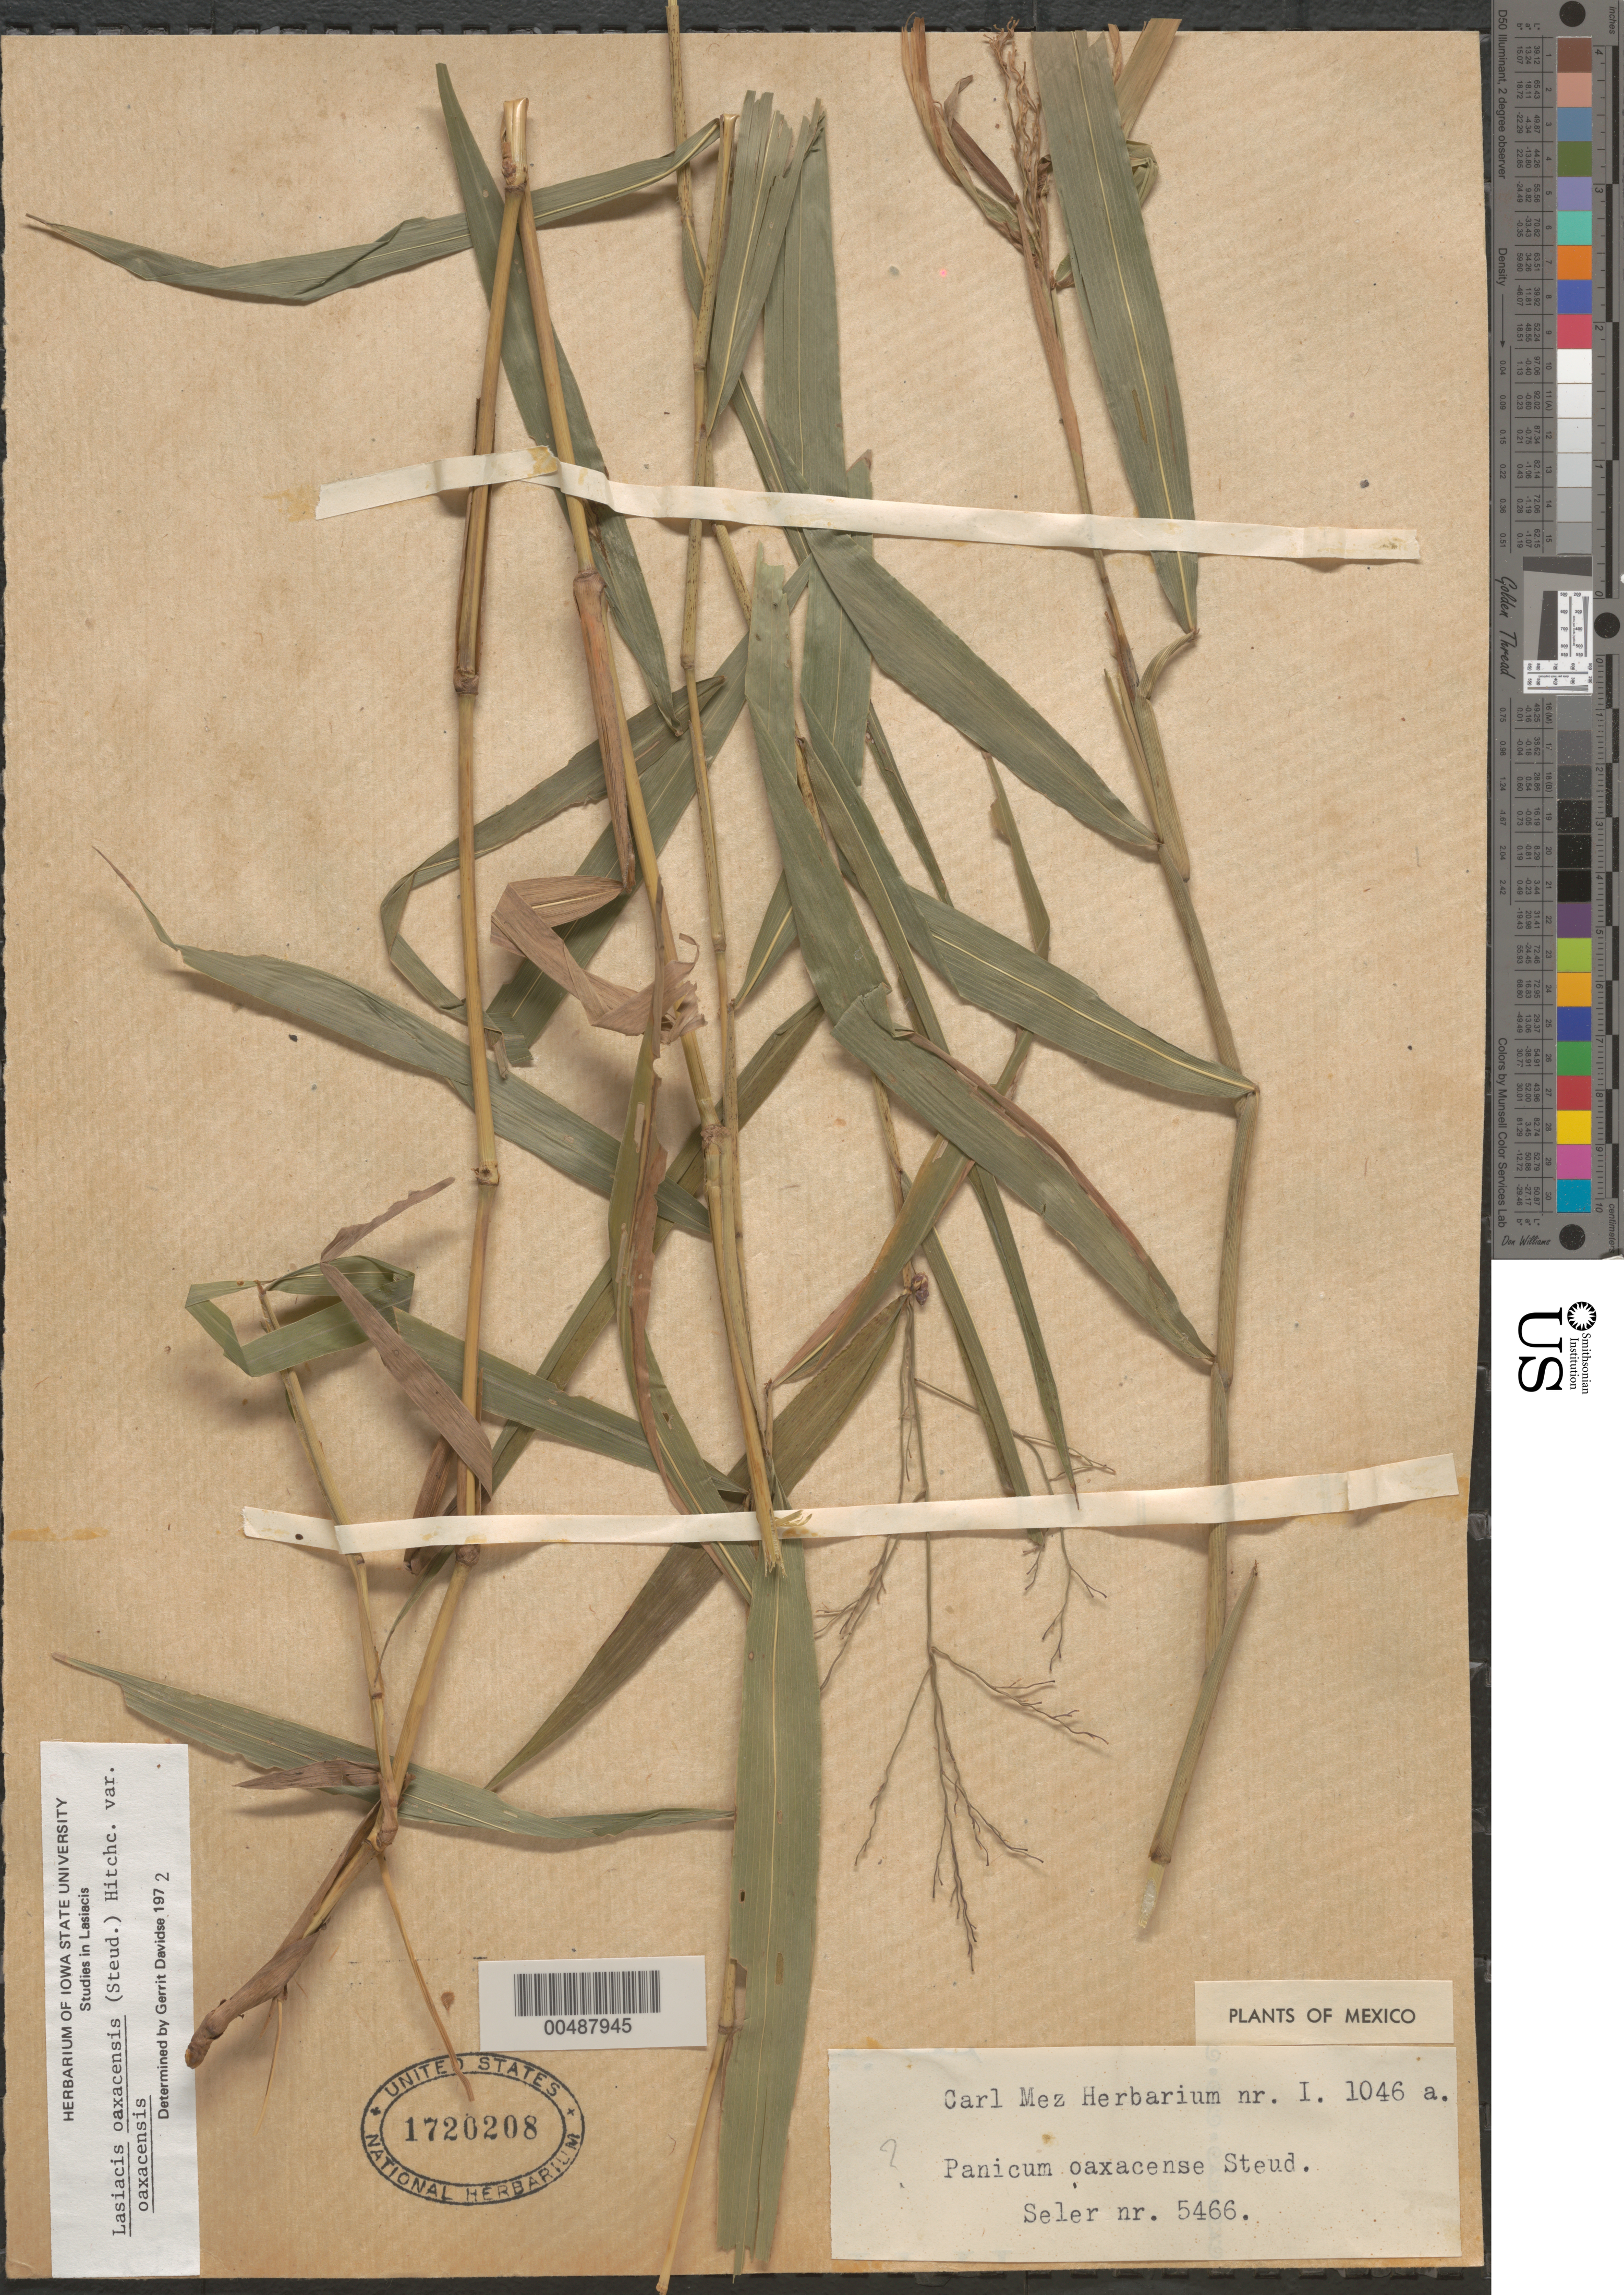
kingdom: Plantae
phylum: Tracheophyta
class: Liliopsida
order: Poales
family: Poaceae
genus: Lasiacis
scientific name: Lasiacis oaxacensis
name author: (Steud.) Hitchc.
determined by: Davidse, Gerrit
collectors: -. Seler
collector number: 5466/1046a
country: Mexico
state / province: Durango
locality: San Ramon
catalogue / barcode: US 1720208